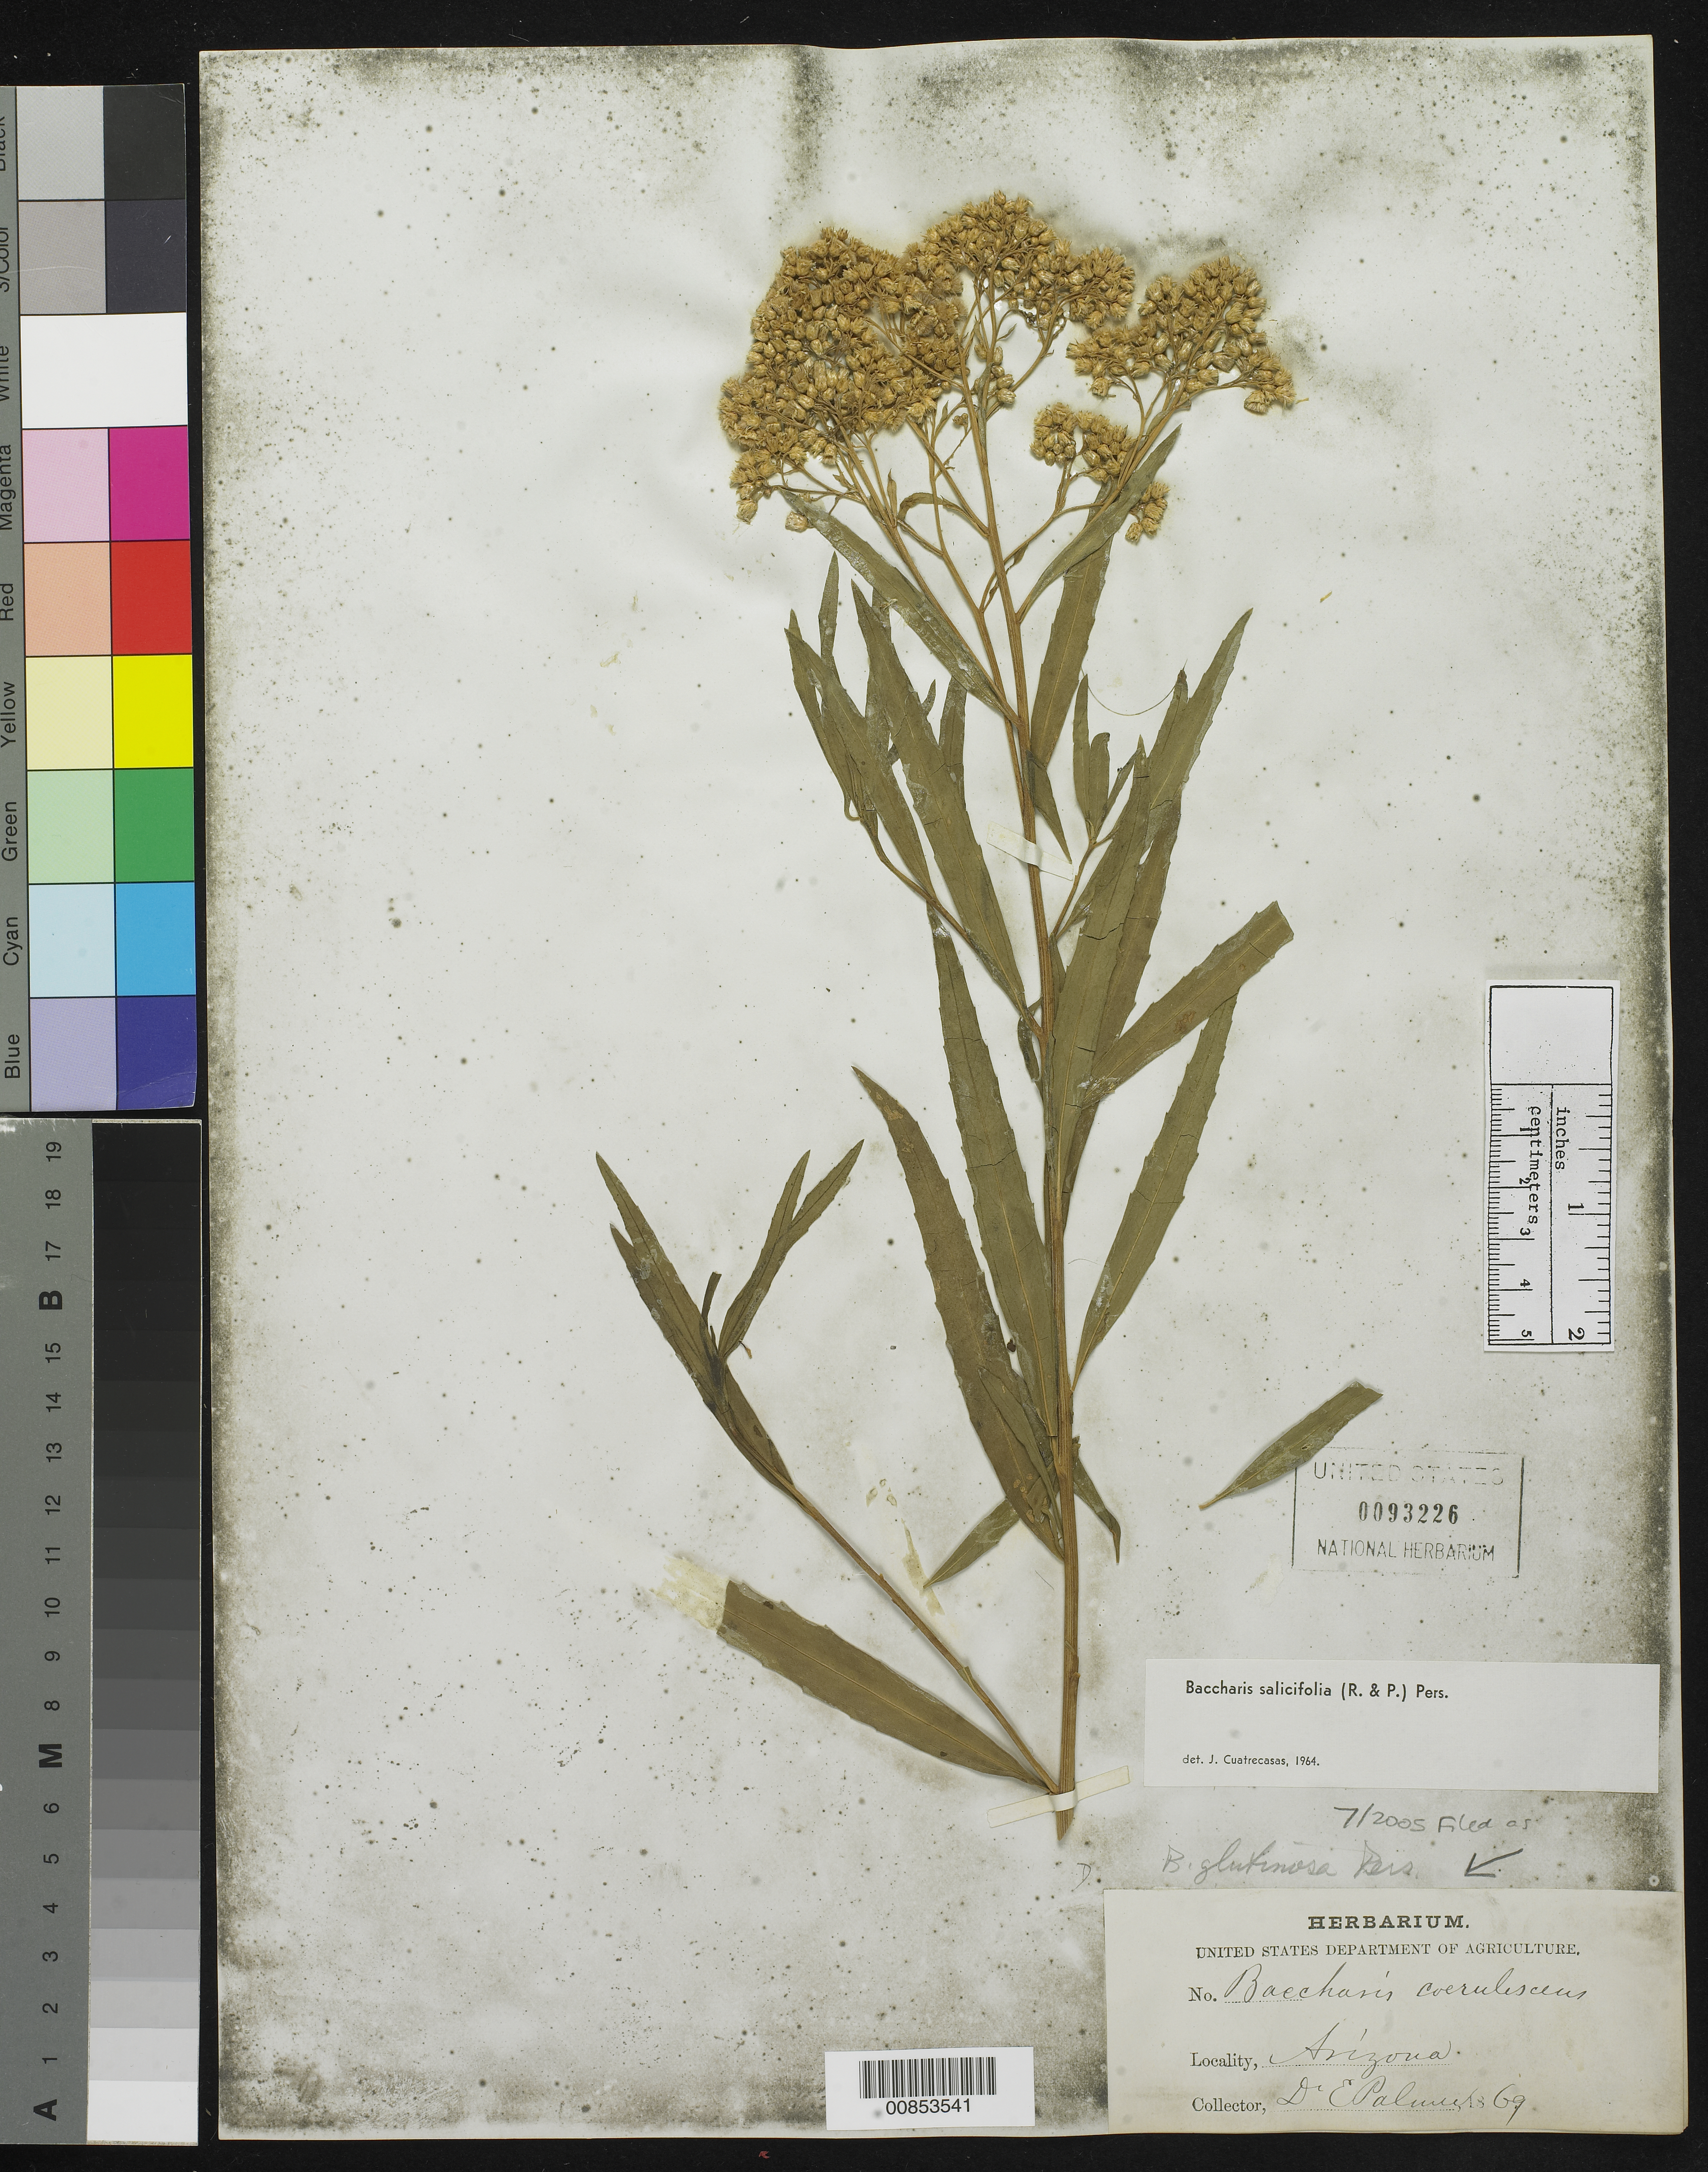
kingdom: Plantae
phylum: Tracheophyta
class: Magnoliopsida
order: Asterales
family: Asteraceae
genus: Baccharis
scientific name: Baccharis glutinosa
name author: Pers.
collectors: E. Palmer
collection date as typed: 1869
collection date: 1869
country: United States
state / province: Arizona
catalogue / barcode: US 93226